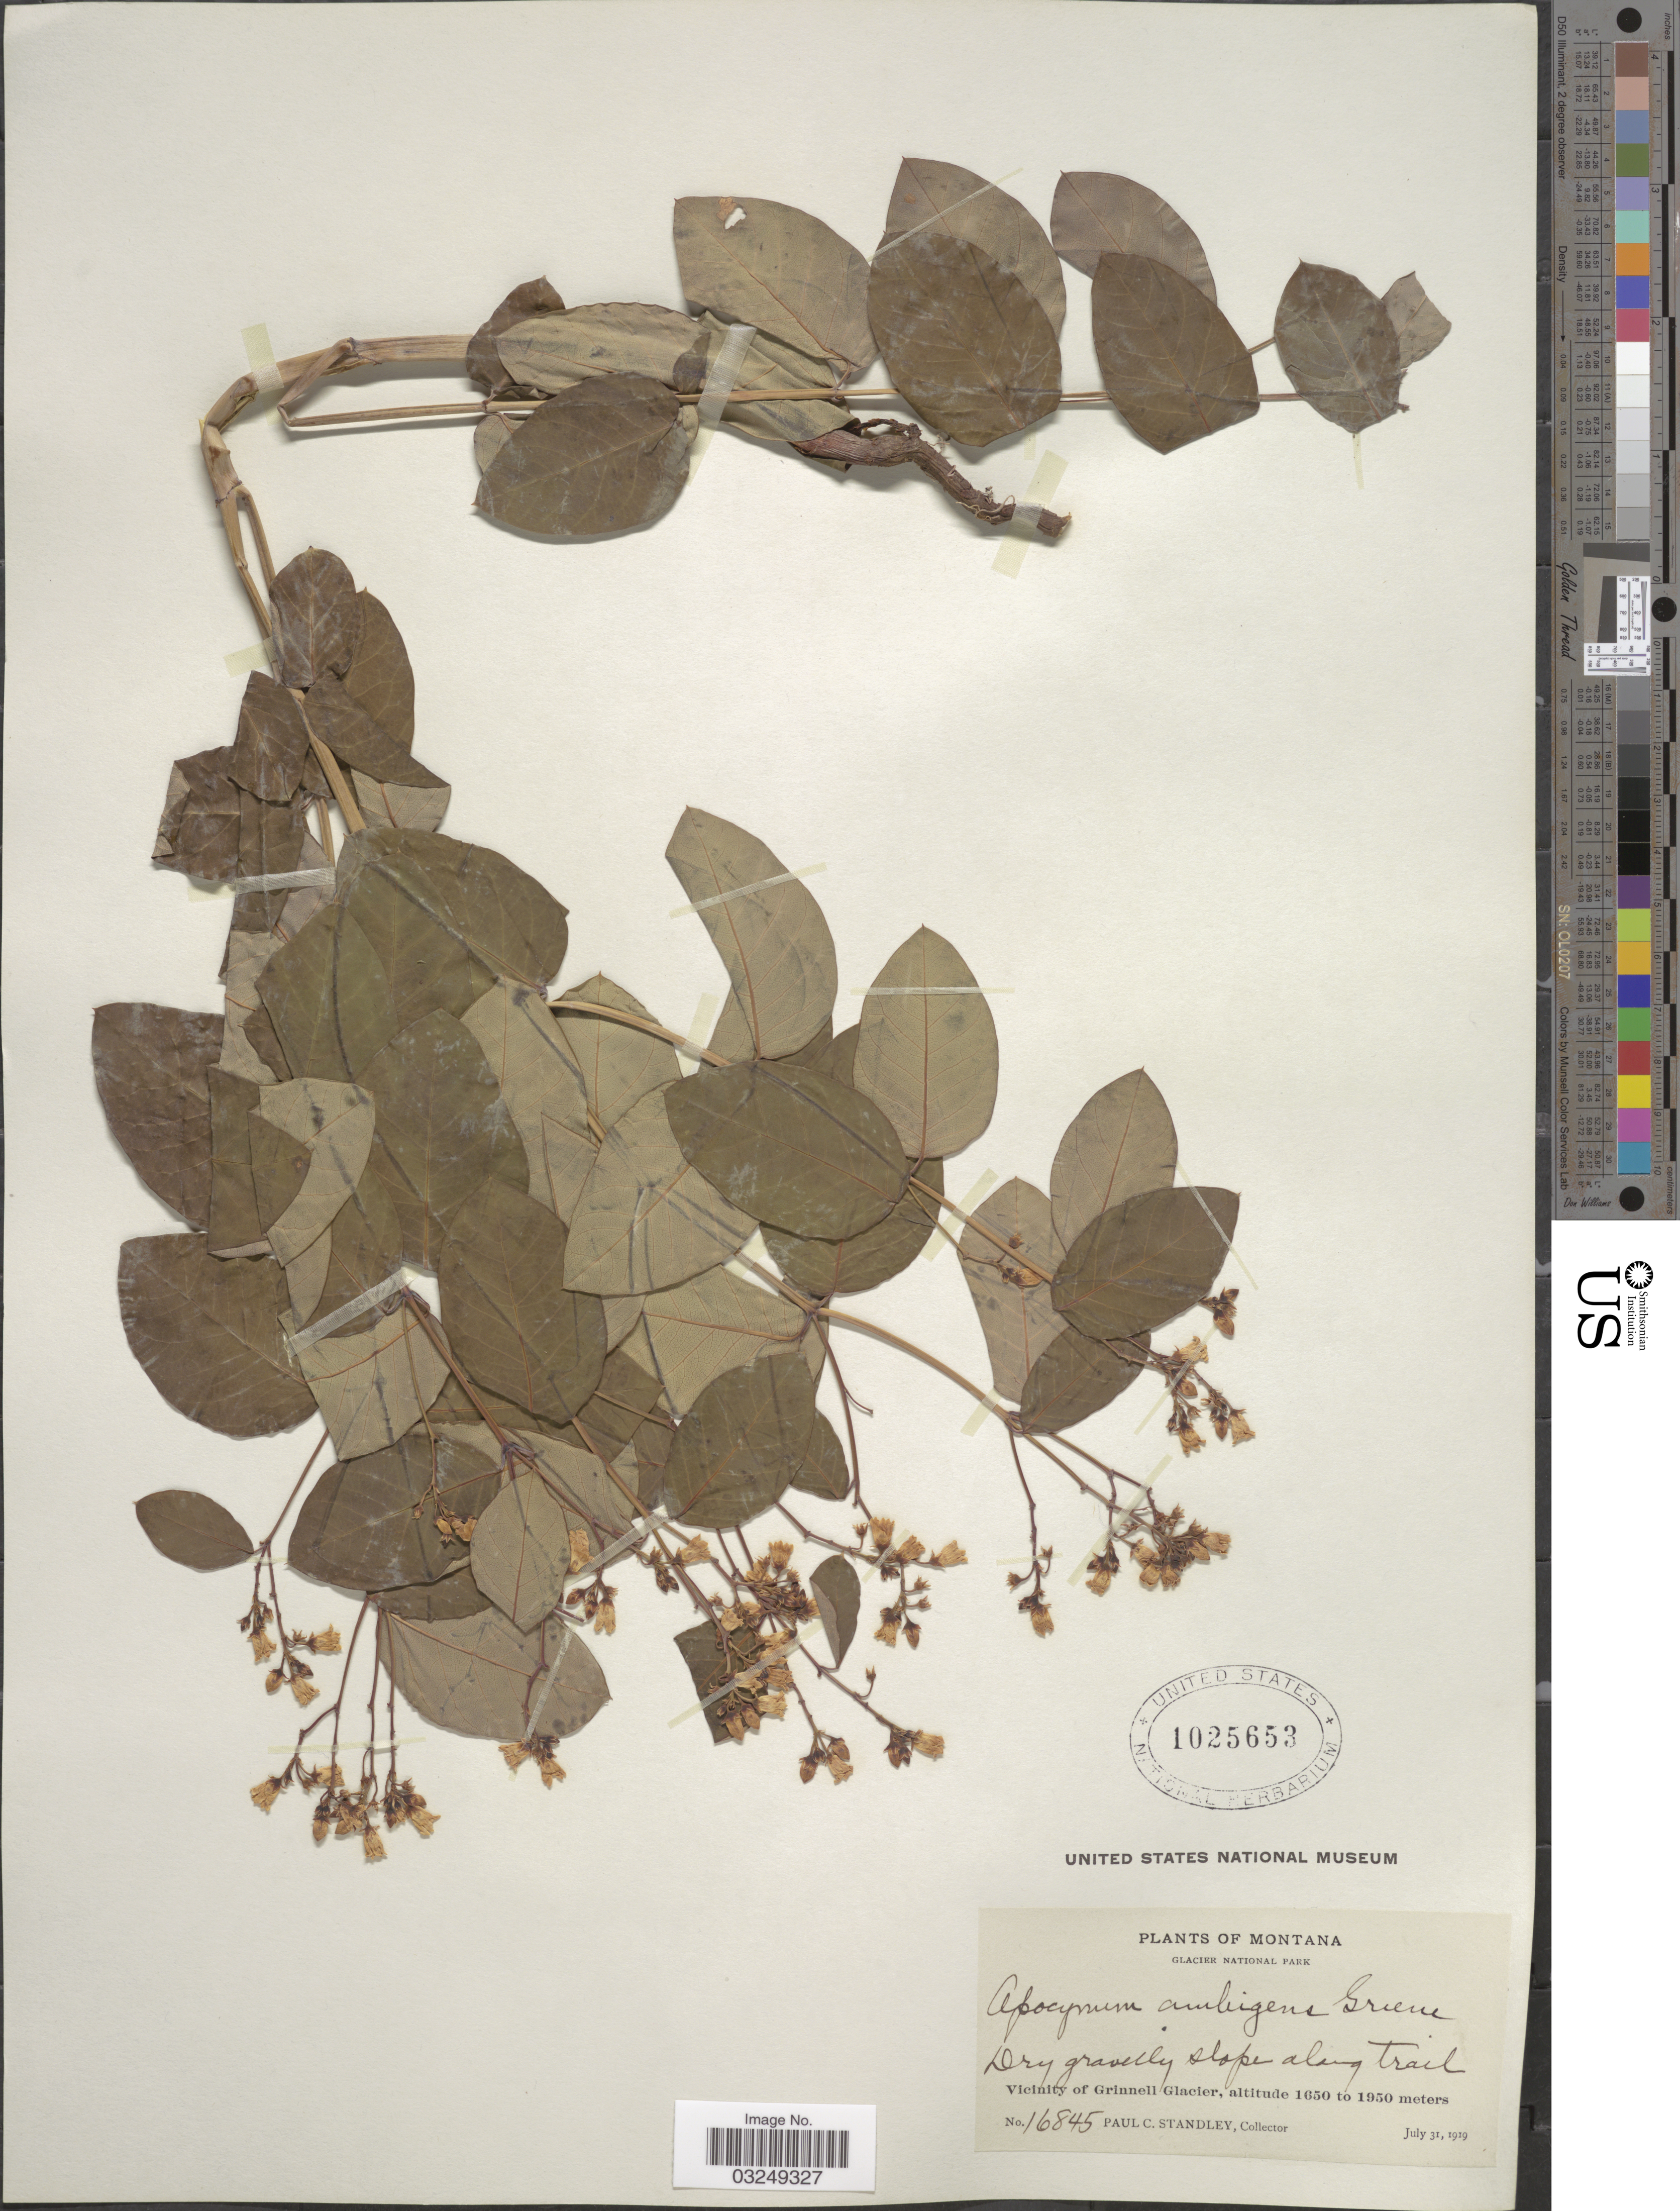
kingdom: Plantae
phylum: Tracheophyta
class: Magnoliopsida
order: Gentianales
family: Apocynaceae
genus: Apocynum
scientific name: Apocynum ambigens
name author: S.W. Greene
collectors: P. C. Standley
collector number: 16845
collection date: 1919-07-31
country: United States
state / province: Montana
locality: Glacier National Park. Vicinity of Grinnell Glacier.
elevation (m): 1650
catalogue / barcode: US 1025653